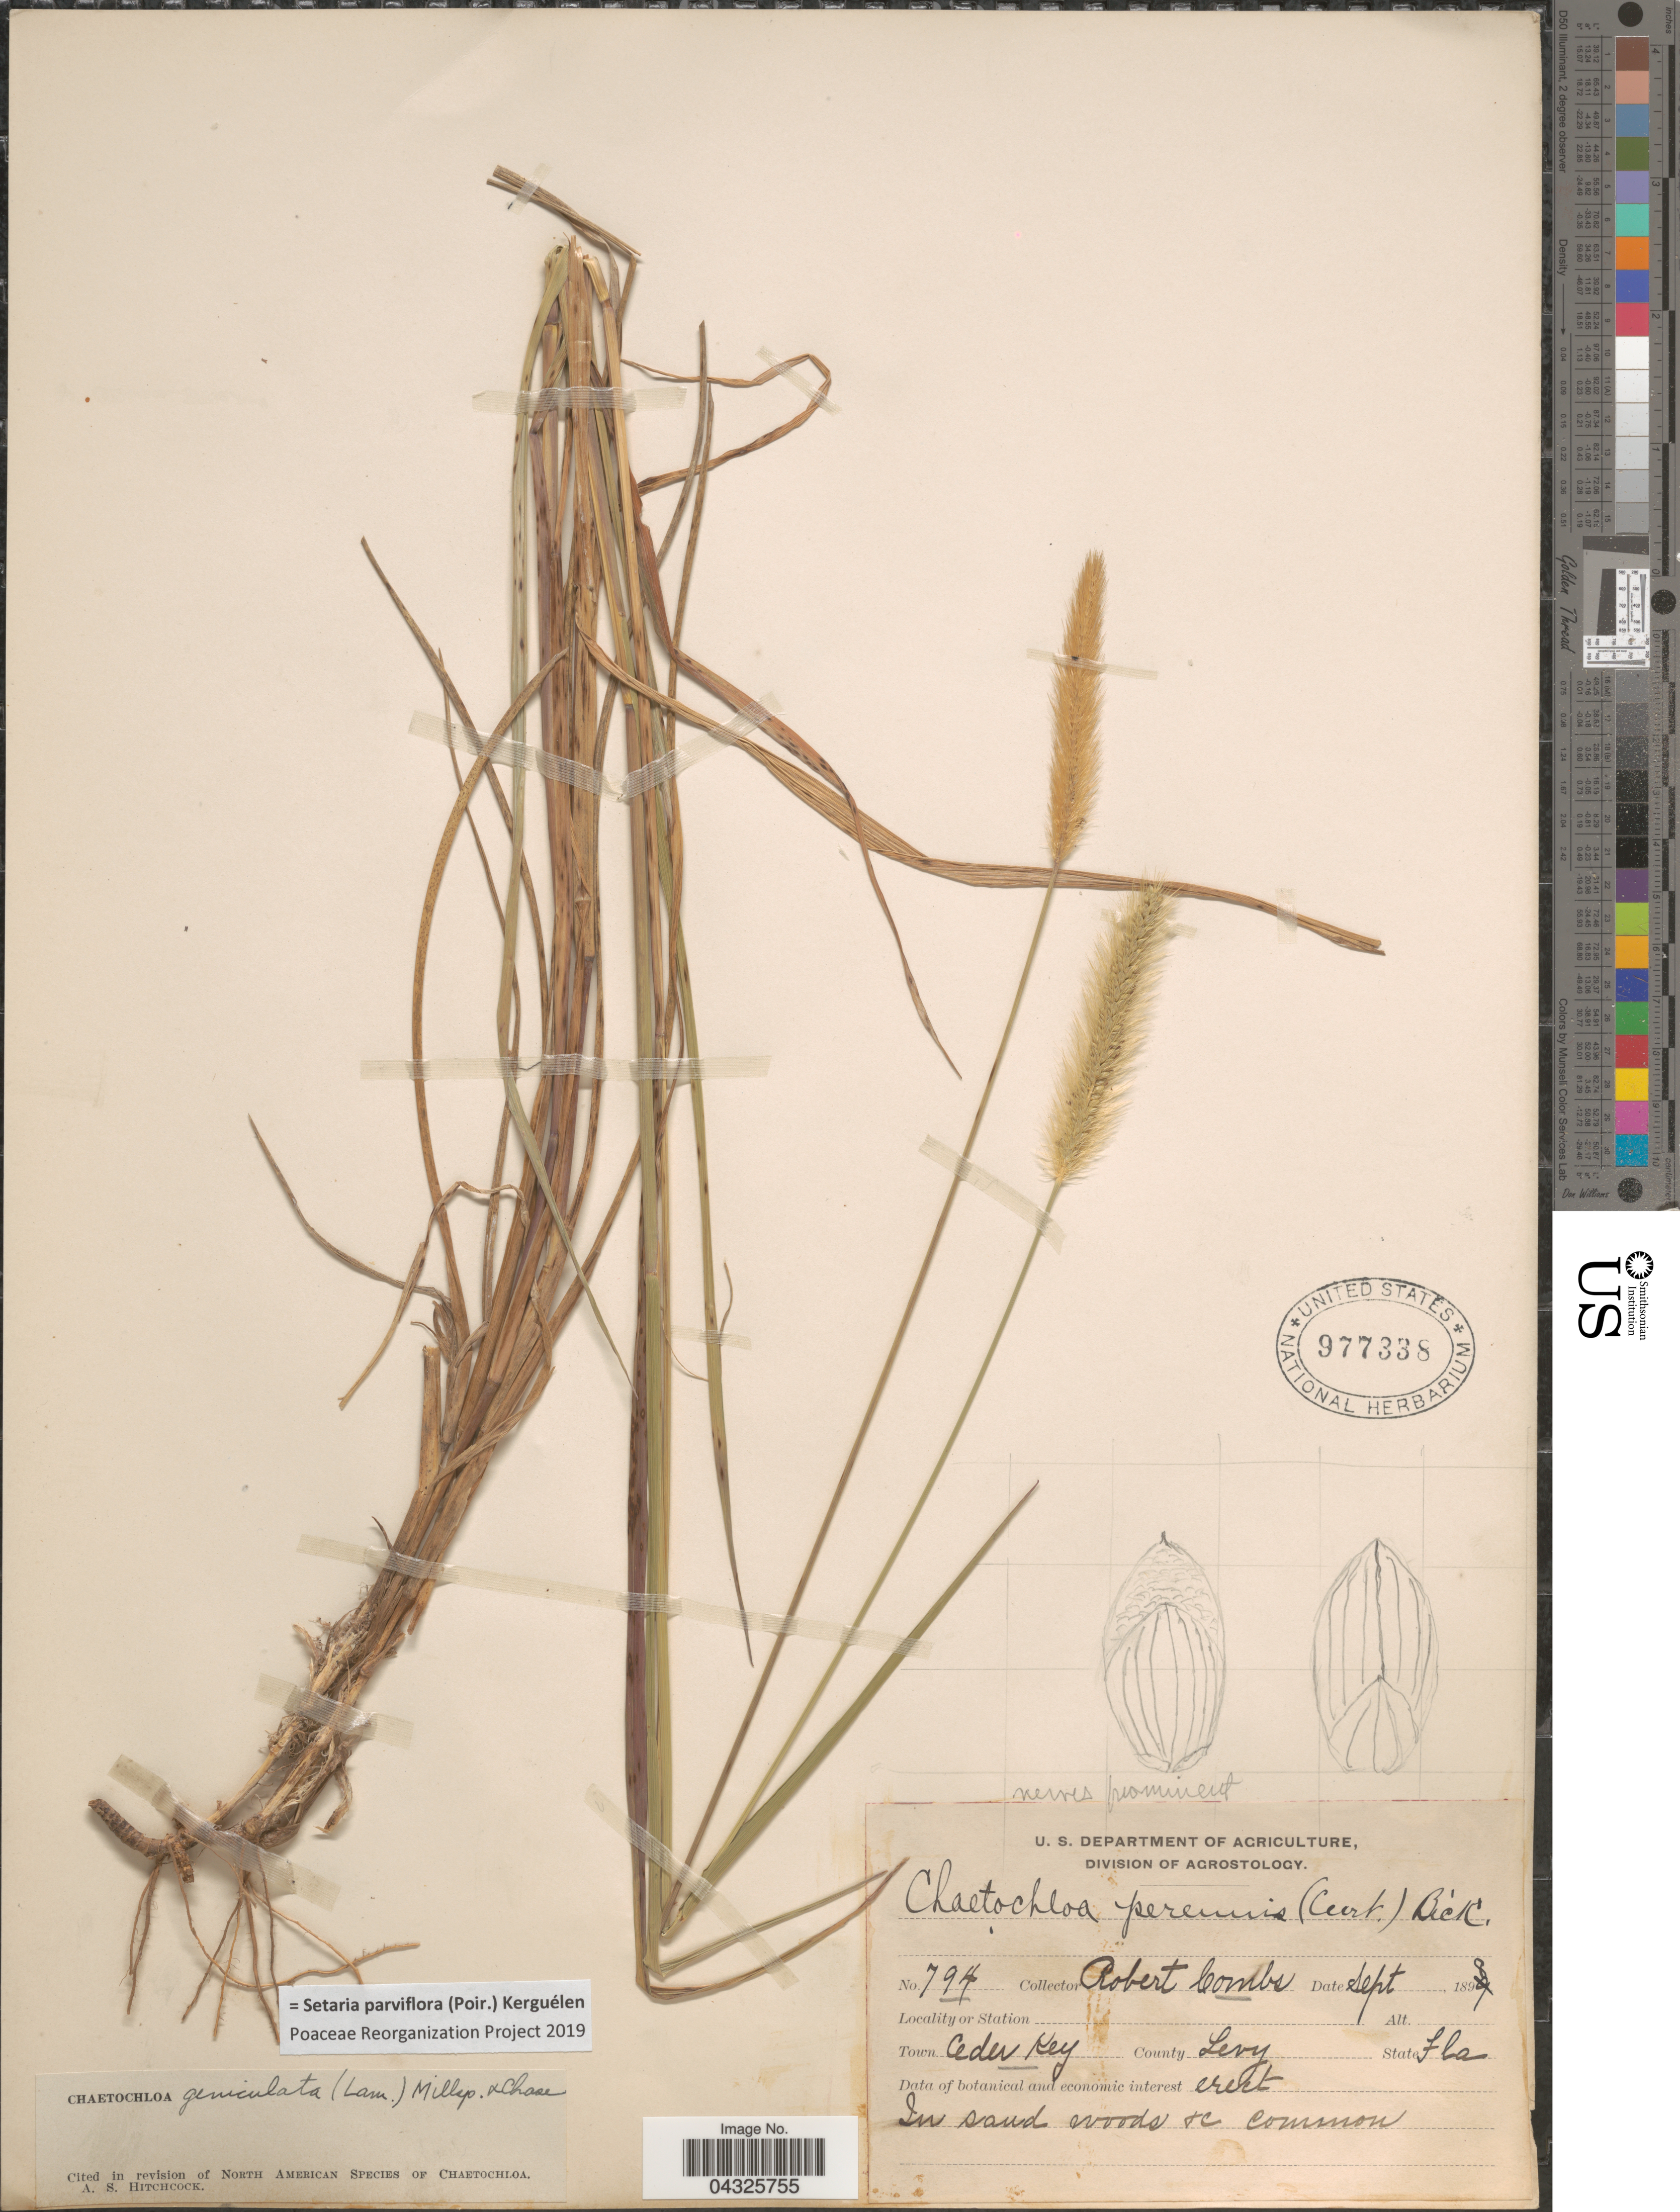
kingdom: Plantae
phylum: Tracheophyta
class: Liliopsida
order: Poales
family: Poaceae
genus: Setaria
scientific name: Setaria parviflora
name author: (Poir.) Kerguélen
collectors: R. Combs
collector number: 794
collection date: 1898-09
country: United States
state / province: Florida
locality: Town Ceder Key. County Levy.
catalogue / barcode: US 977338